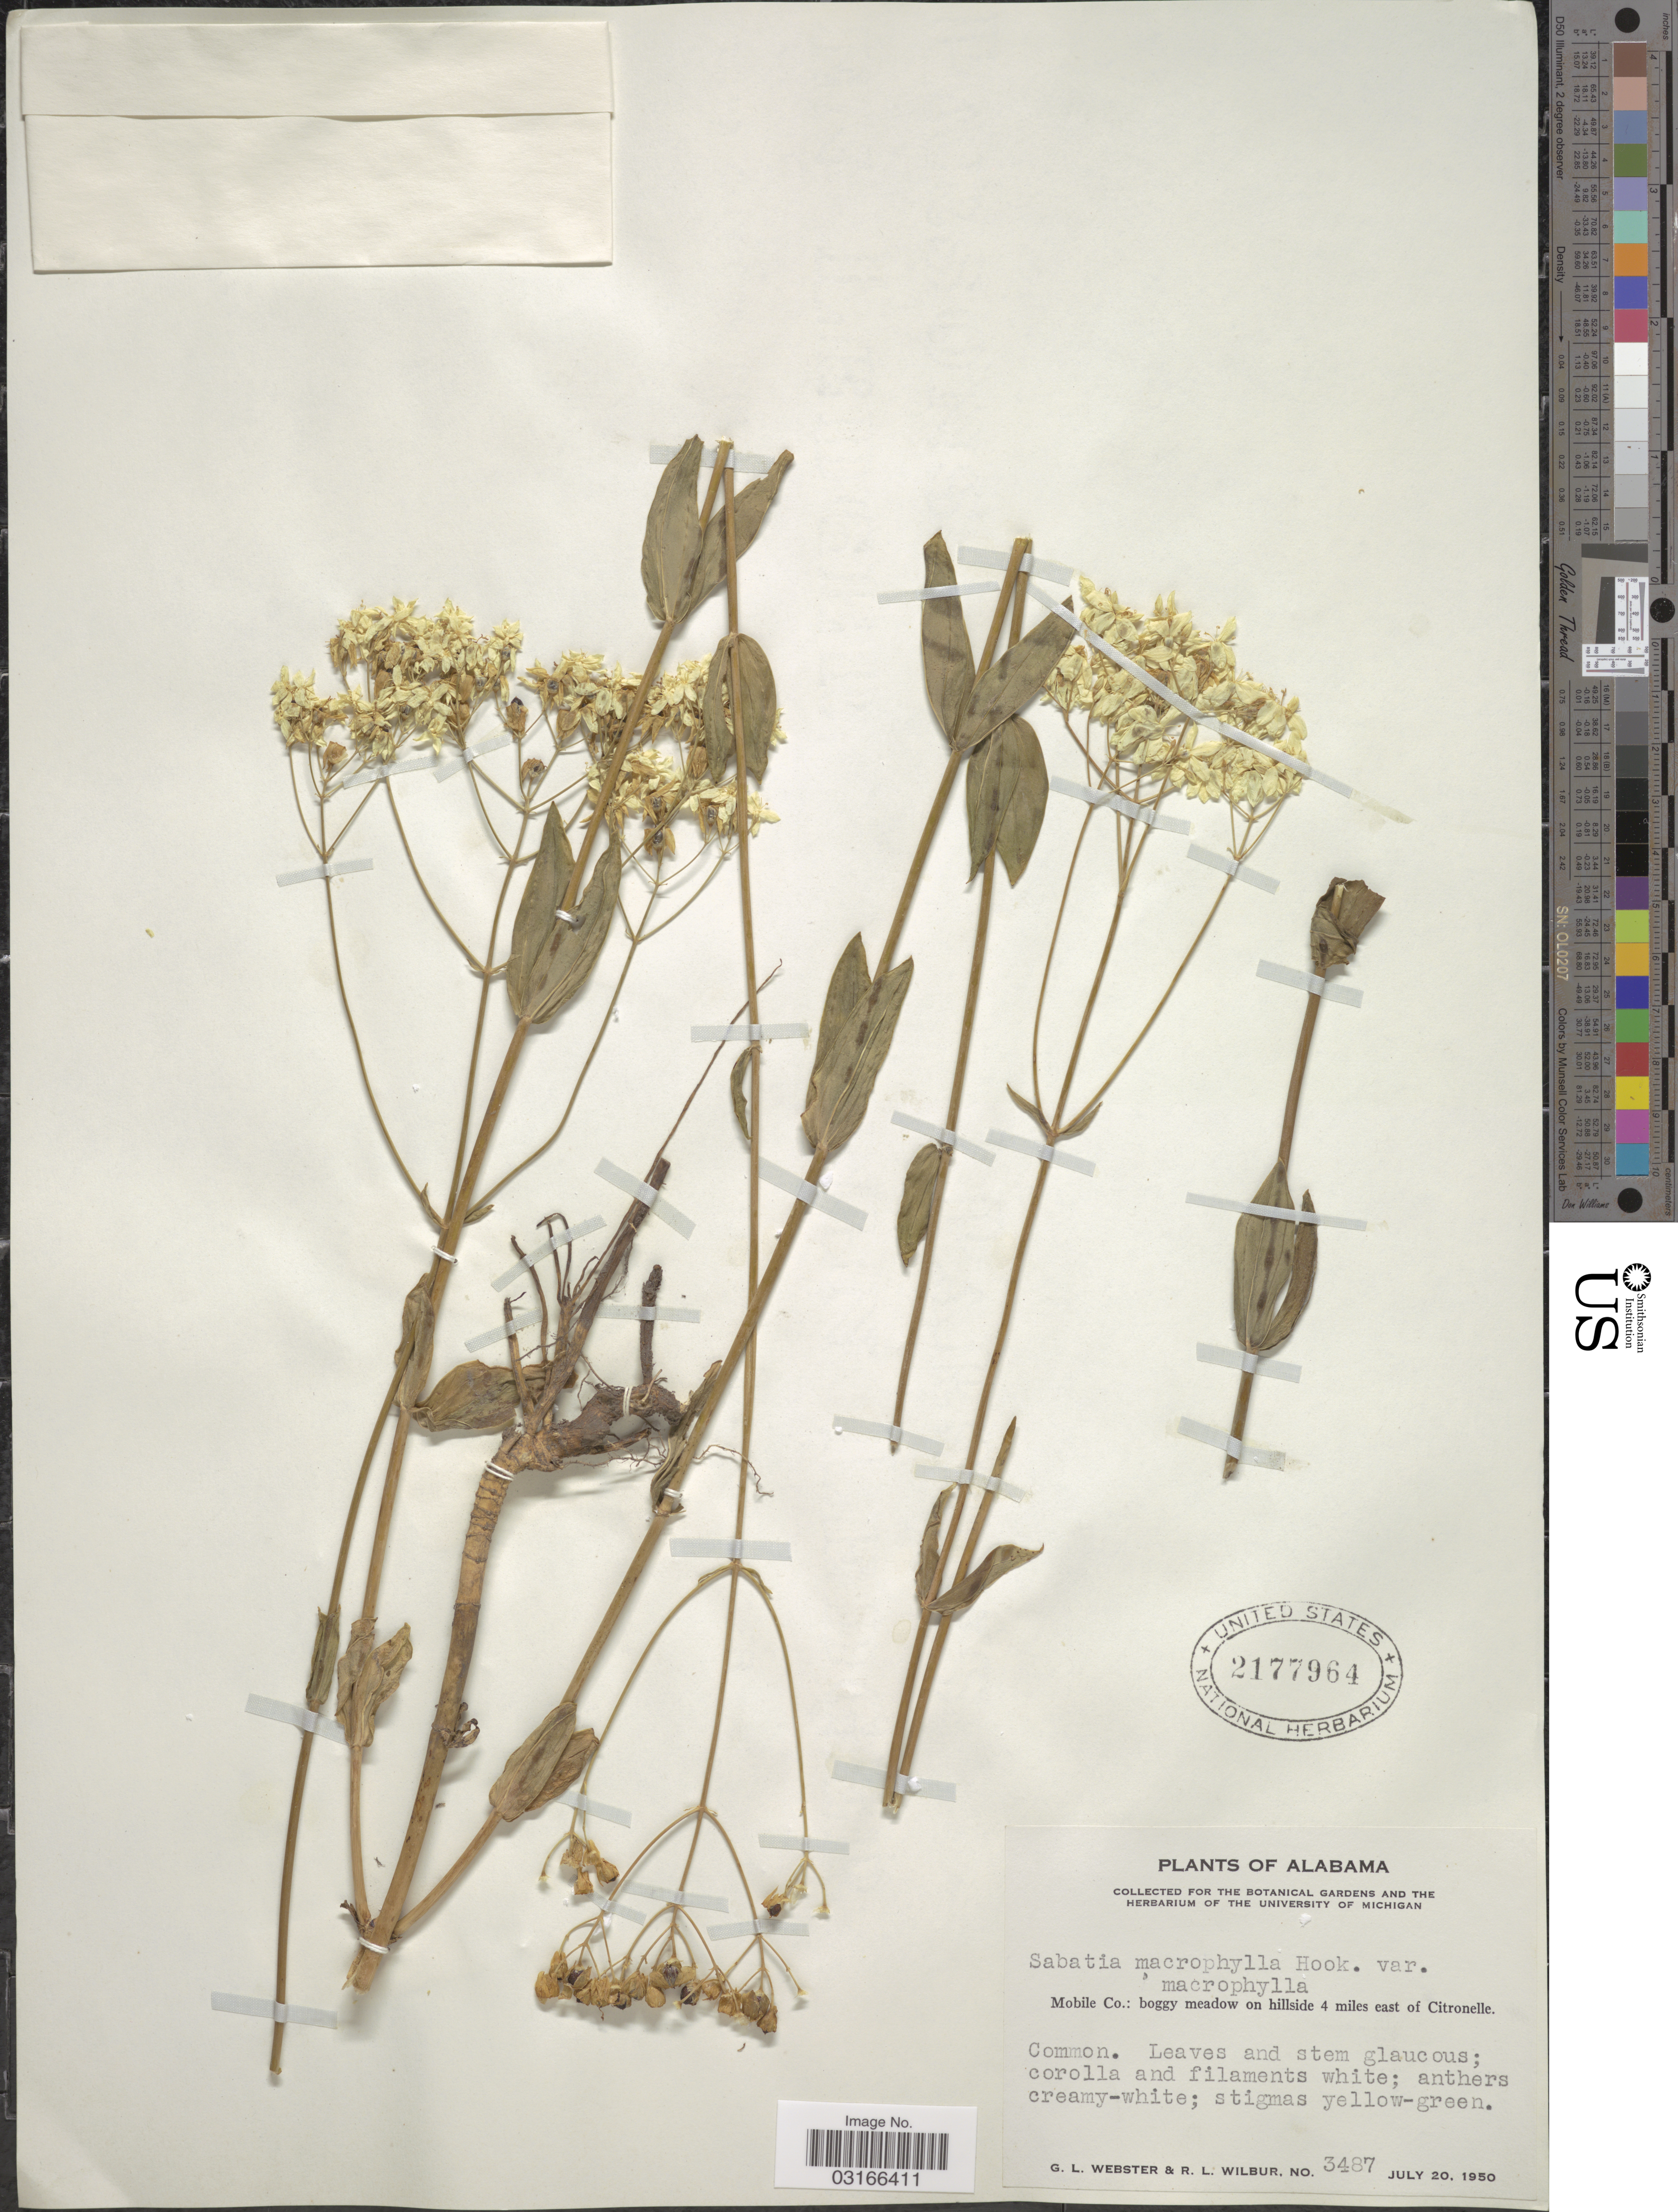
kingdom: Plantae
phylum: Tracheophyta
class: Magnoliopsida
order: Gentianales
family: Gentianaceae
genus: Sabatia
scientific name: Sabatia campestris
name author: Nutt.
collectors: G. L. Webster & R. L. Wilbur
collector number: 3487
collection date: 1950-07-20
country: United States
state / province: Alabama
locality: Mobile Co.: boggy meadow on hillside 4 miles east of Citronelle.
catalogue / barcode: US 2177964